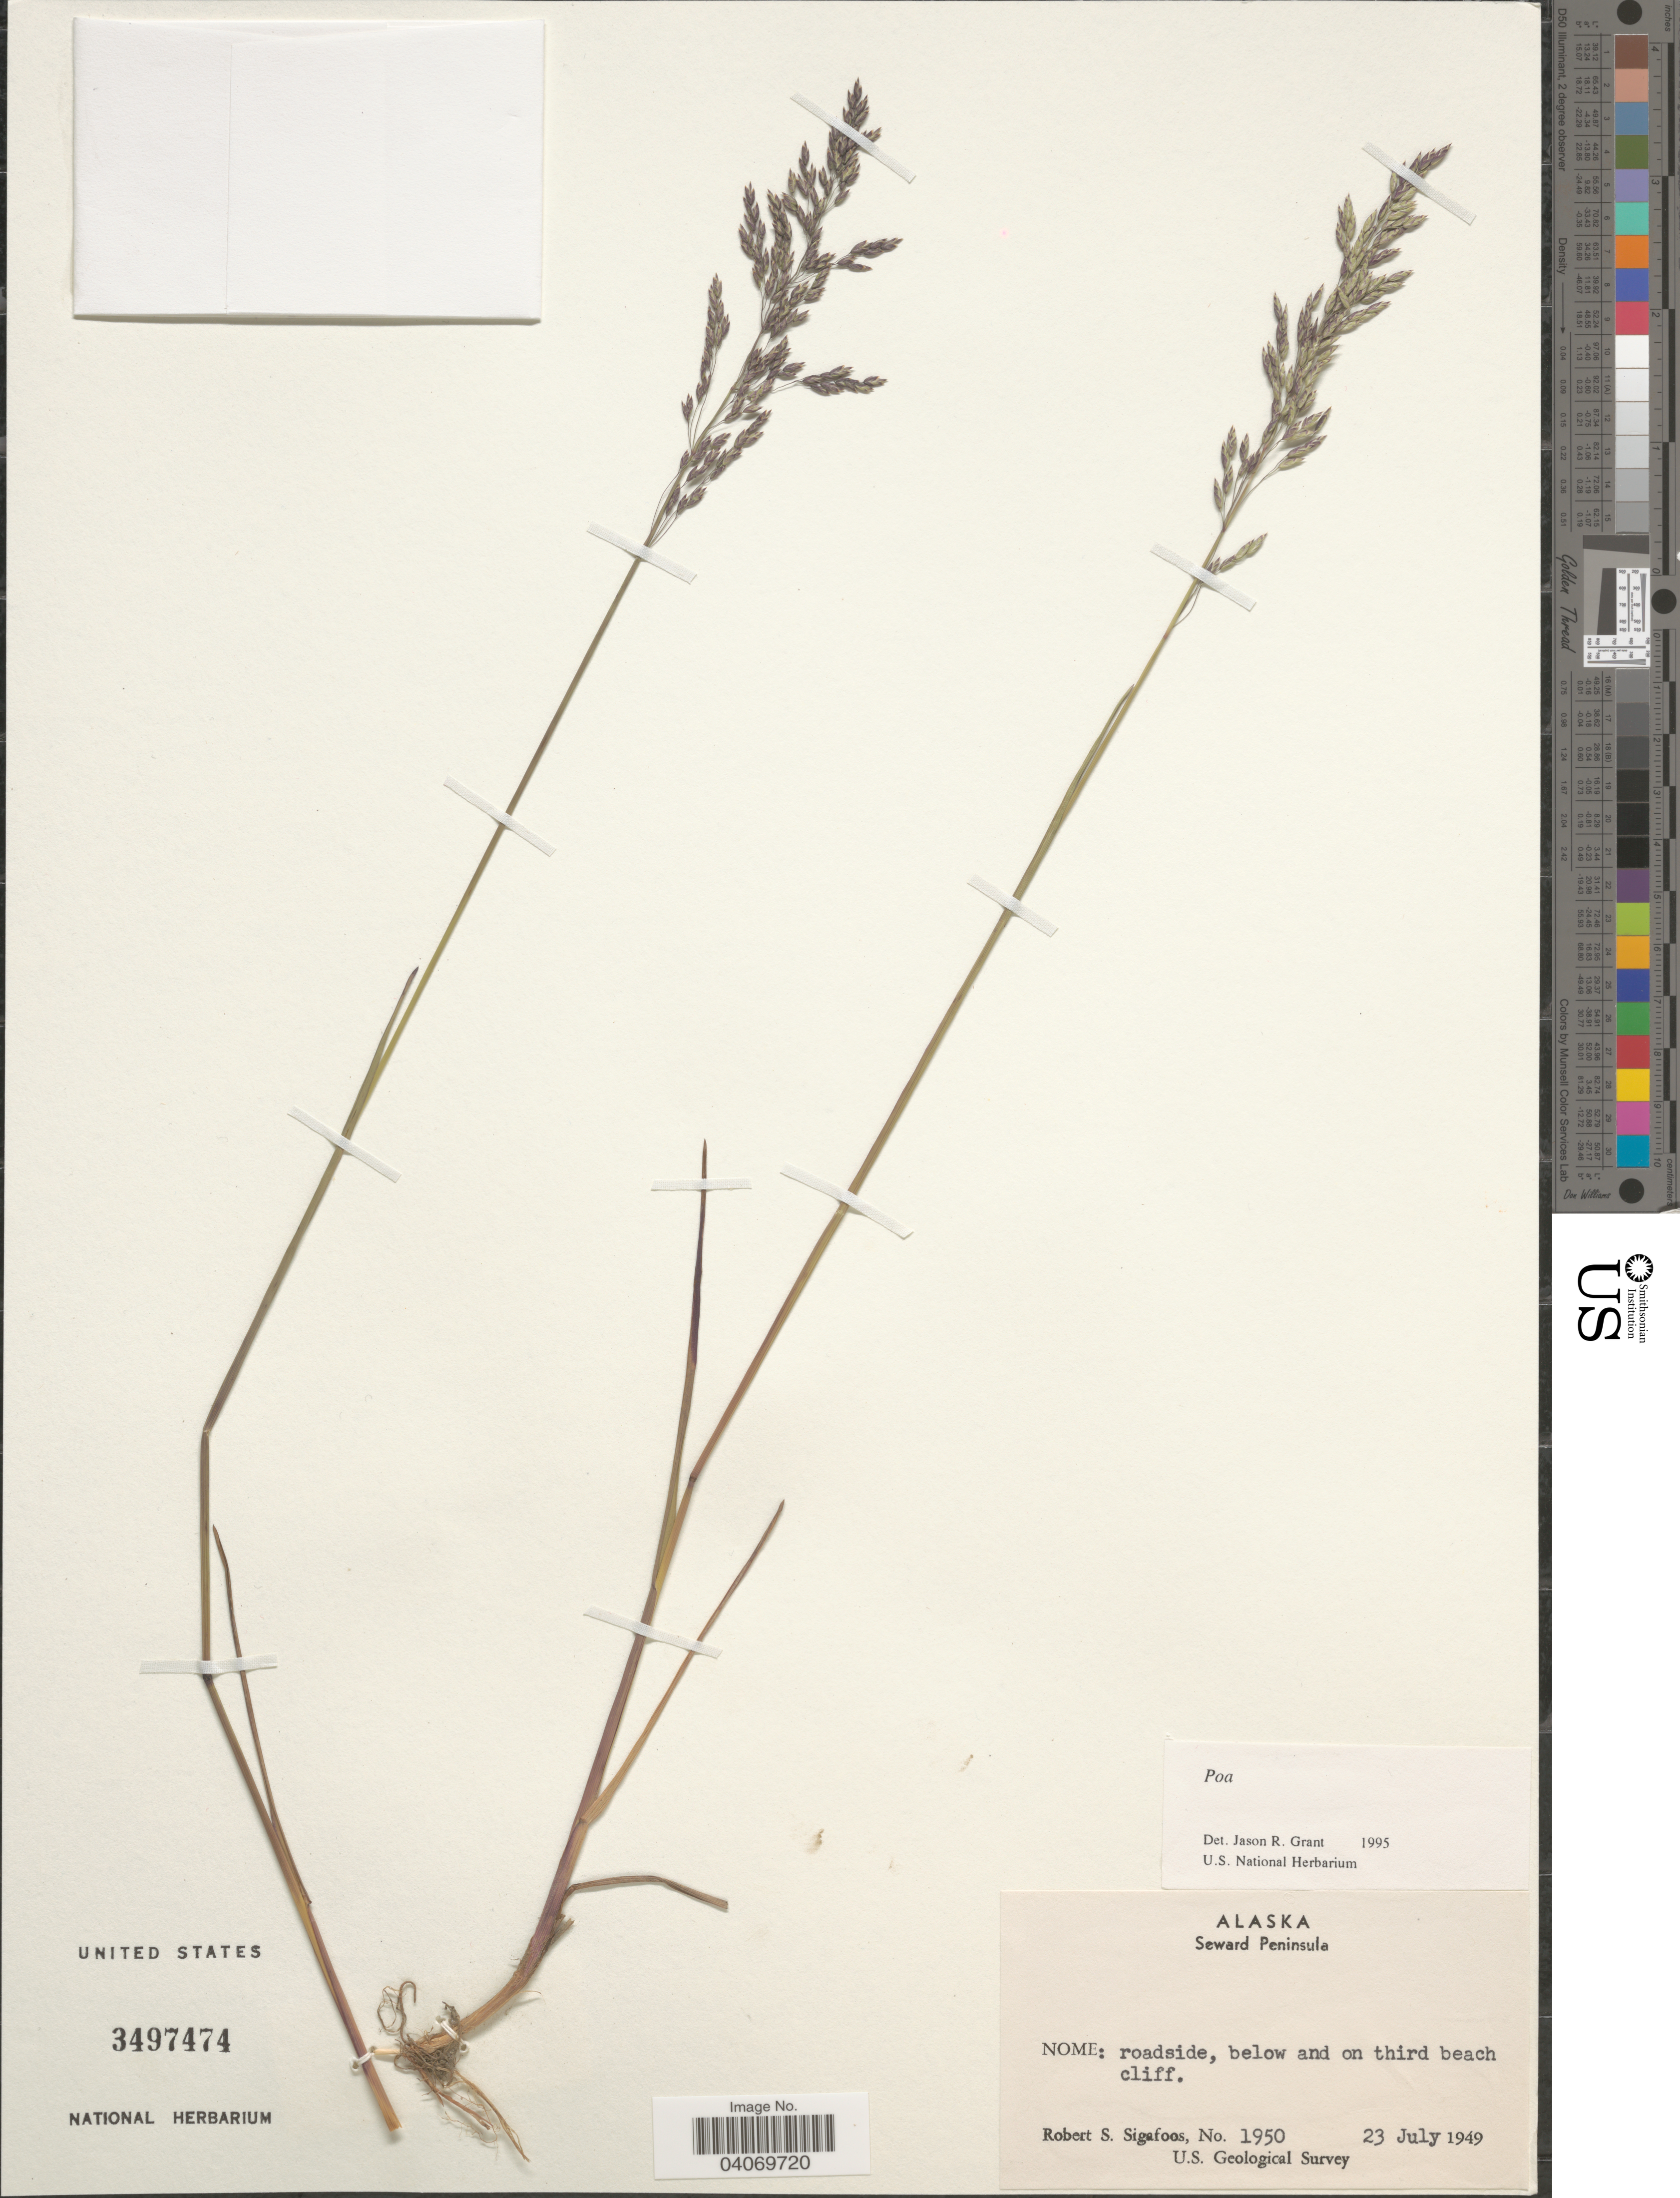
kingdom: Plantae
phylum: Tracheophyta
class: Liliopsida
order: Poales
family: Poaceae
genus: Poa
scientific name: Poa sp.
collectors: R. Sigafoos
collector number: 1950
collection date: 1949-07-23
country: United States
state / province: Alaska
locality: Seward Peninsula. Nome: roadside, below and on third beach cliff. U.S. Geological Survey.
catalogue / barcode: US 3497474